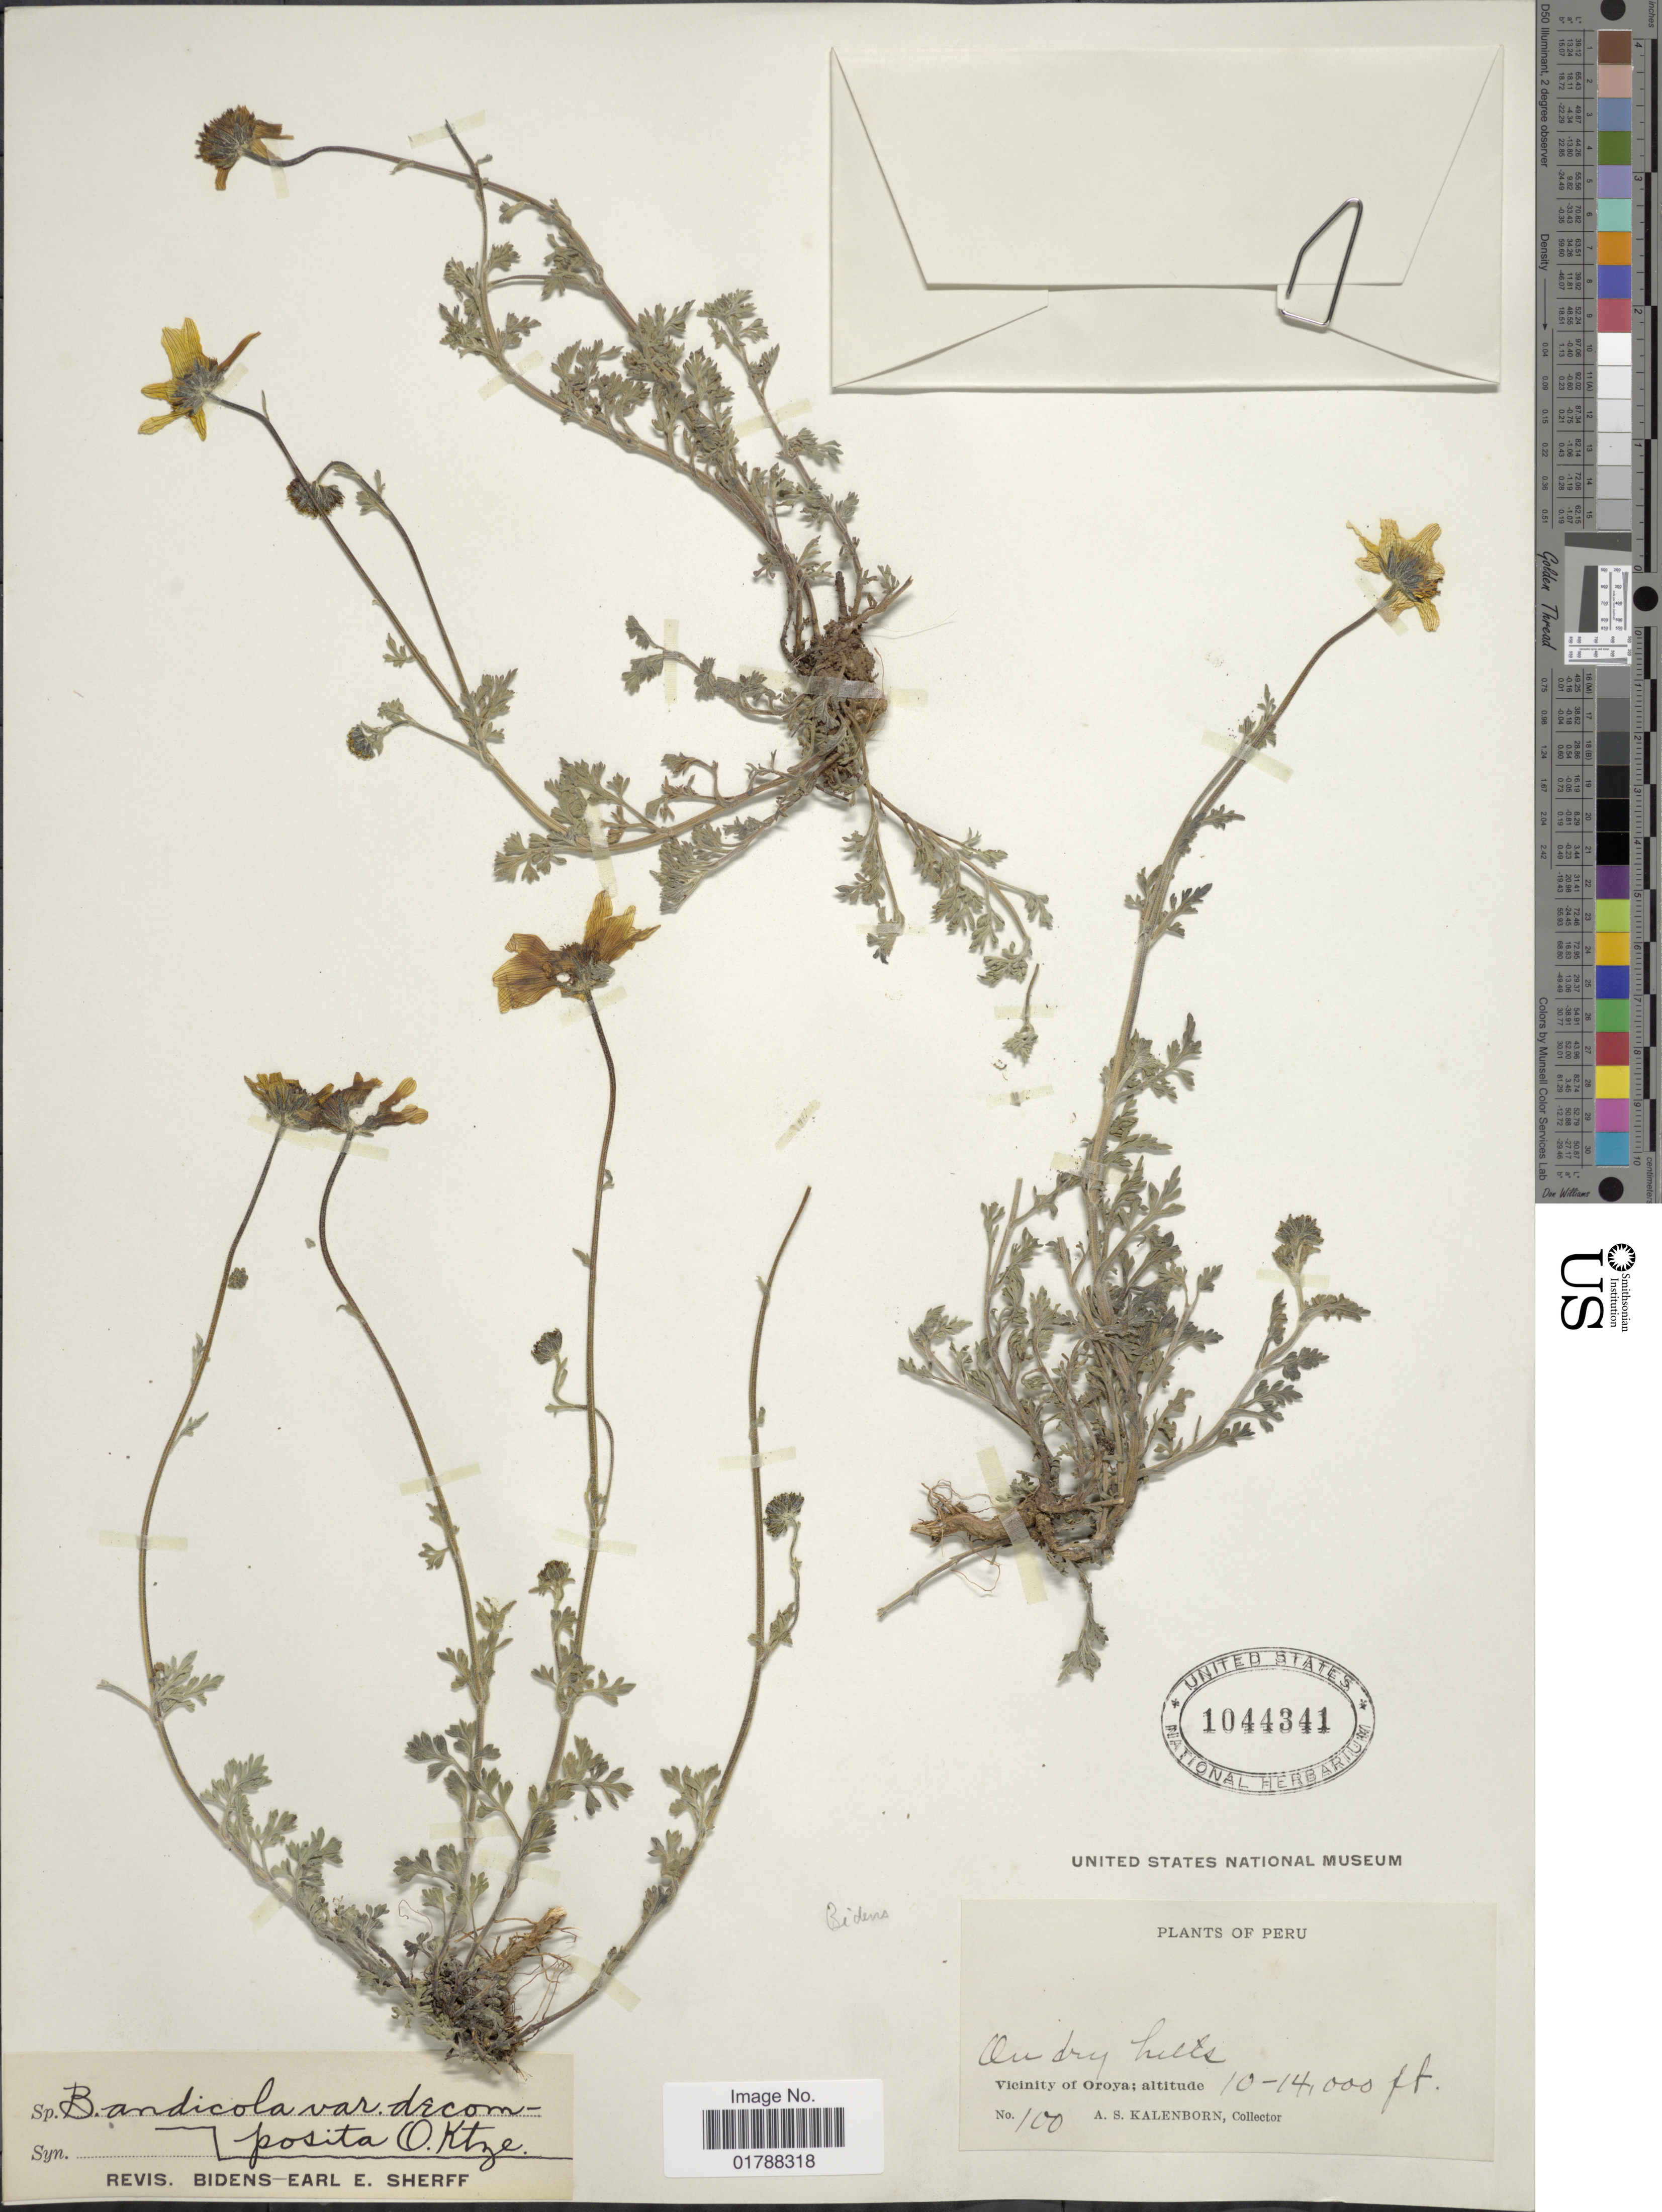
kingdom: Plantae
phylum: Tracheophyta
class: Magnoliopsida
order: Asterales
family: Asteraceae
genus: Bidens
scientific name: Bidens andicola var. decomposita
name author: Kuntze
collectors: A. Kalenborn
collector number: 100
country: Peru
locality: Vicinity of Oroya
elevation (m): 3048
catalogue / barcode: US 1044341